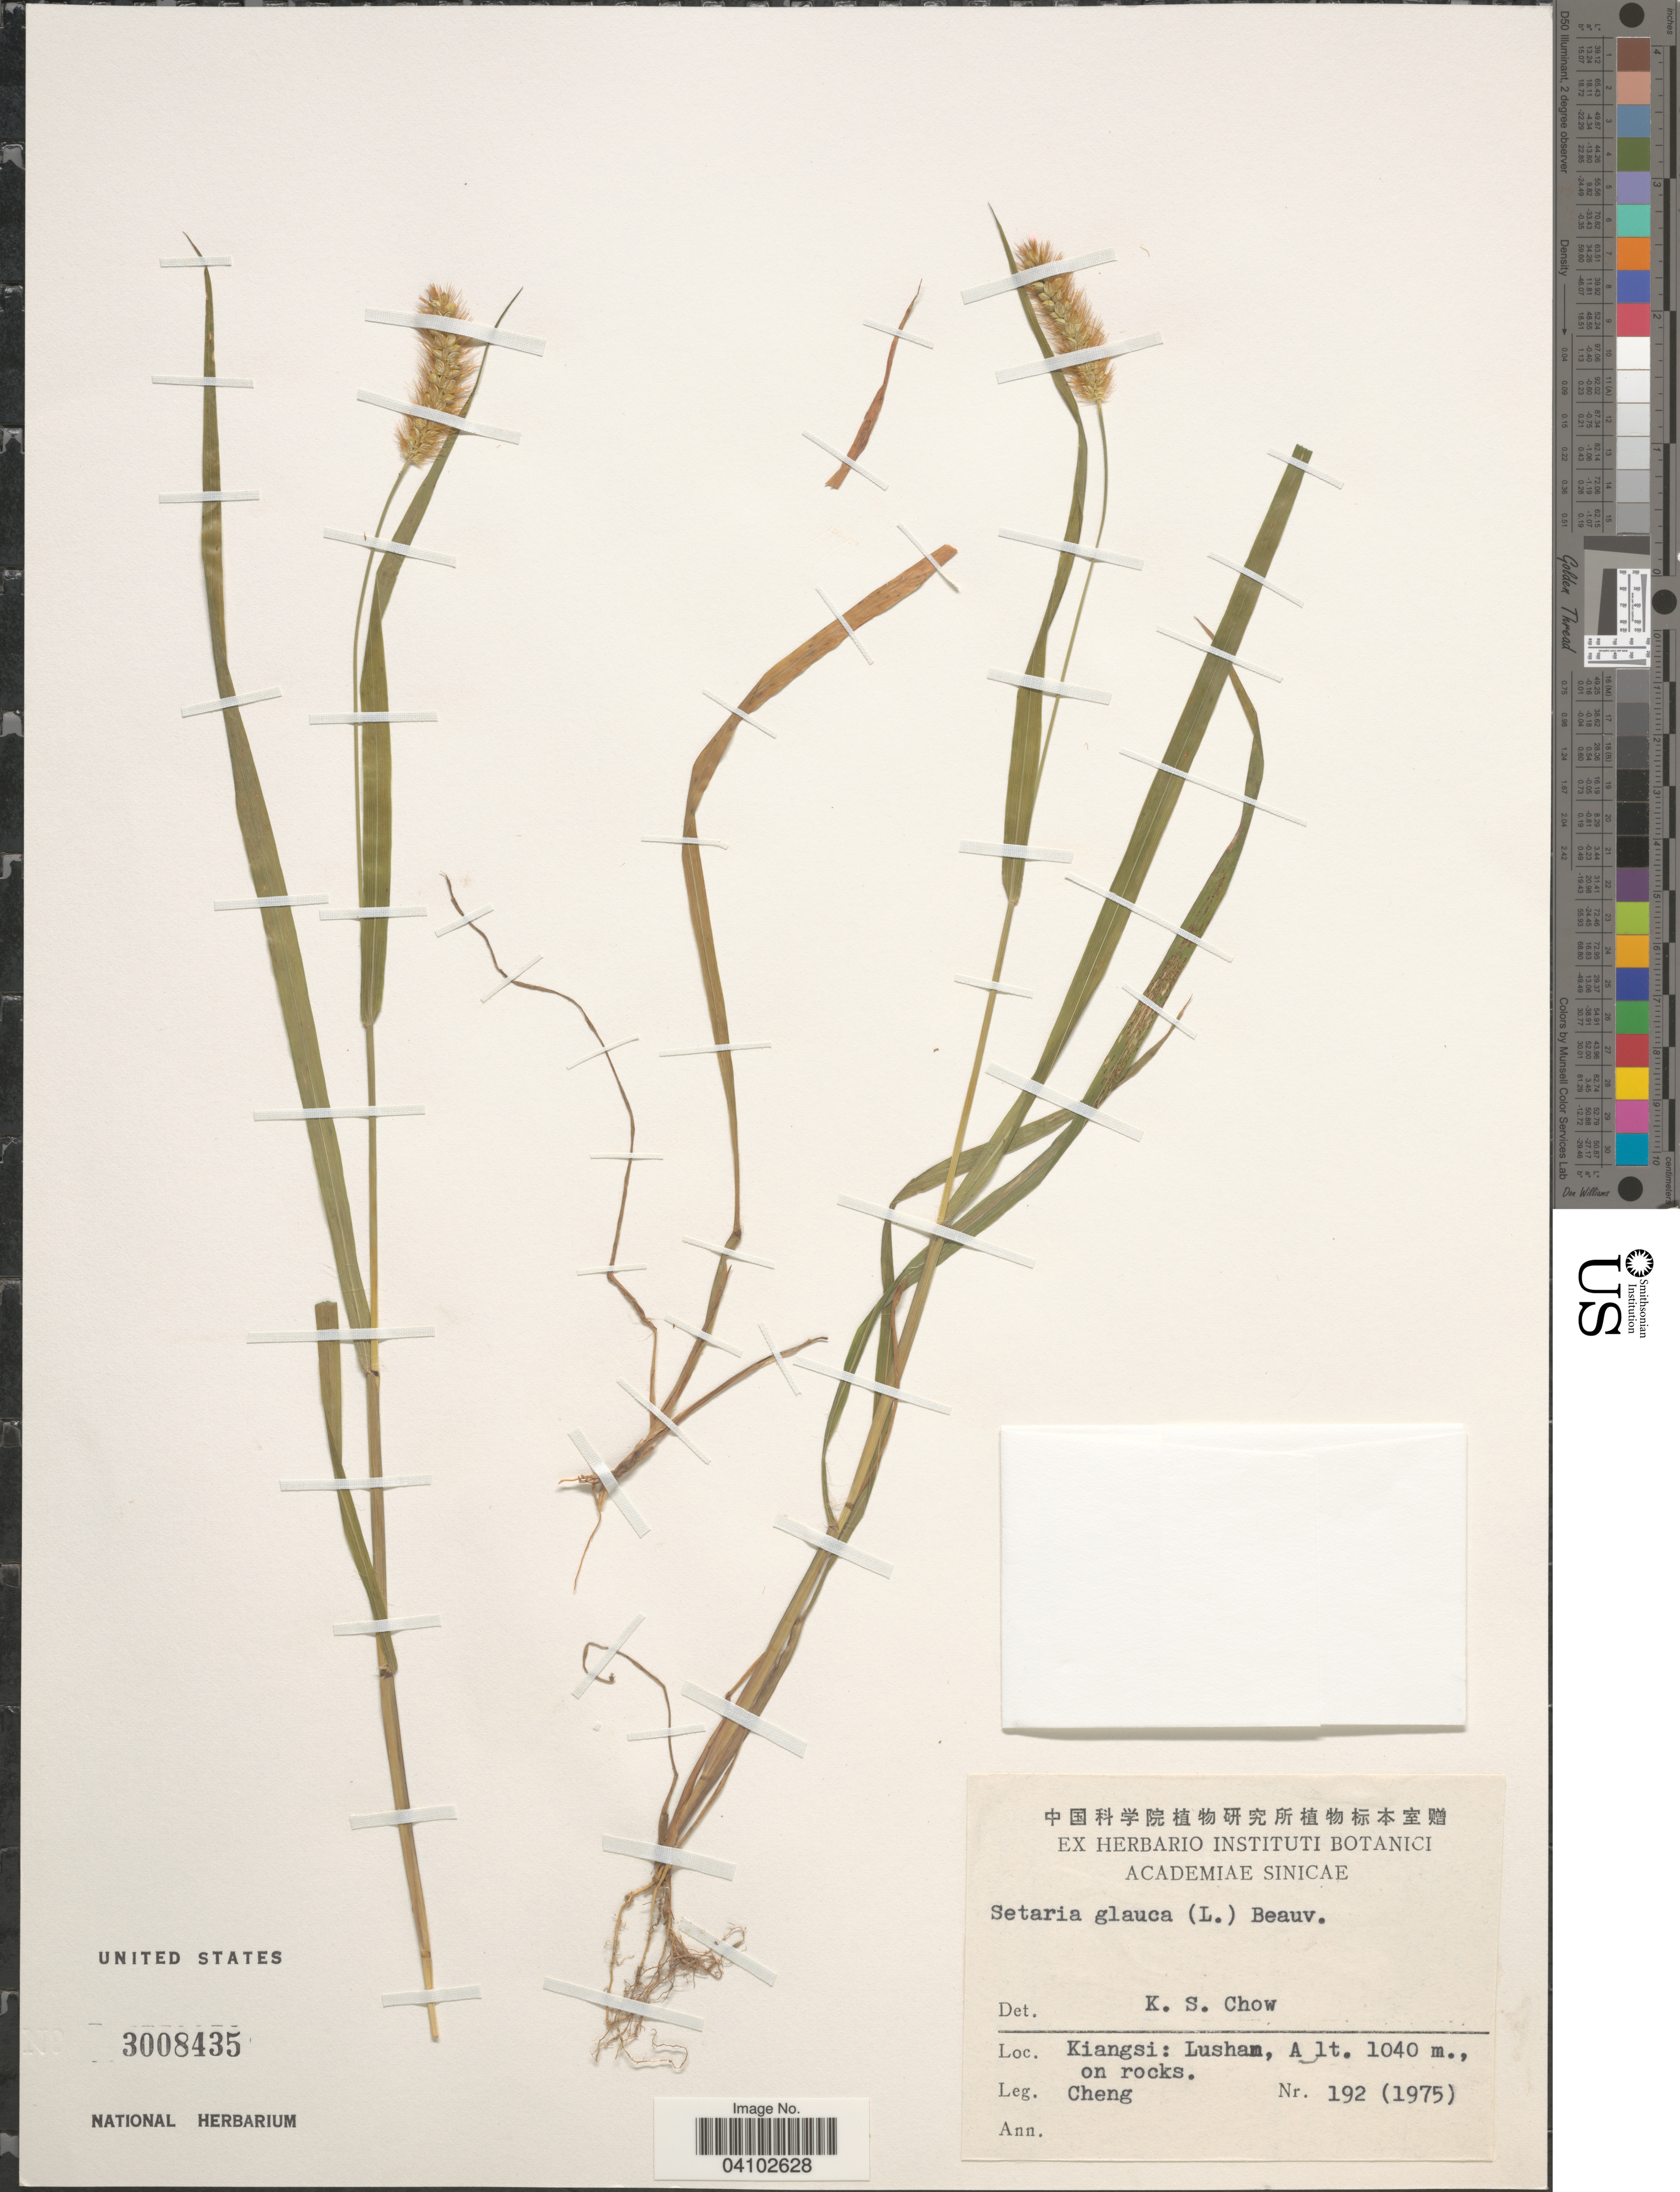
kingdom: Plantae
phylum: Tracheophyta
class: Liliopsida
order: Poales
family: Poaceae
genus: Cenchrus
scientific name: Cenchrus americanus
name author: (L.) Morrone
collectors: -. Cheng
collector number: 192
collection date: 1975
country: China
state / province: Jiangxi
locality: Lushan.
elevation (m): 1040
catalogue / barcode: US 3008435